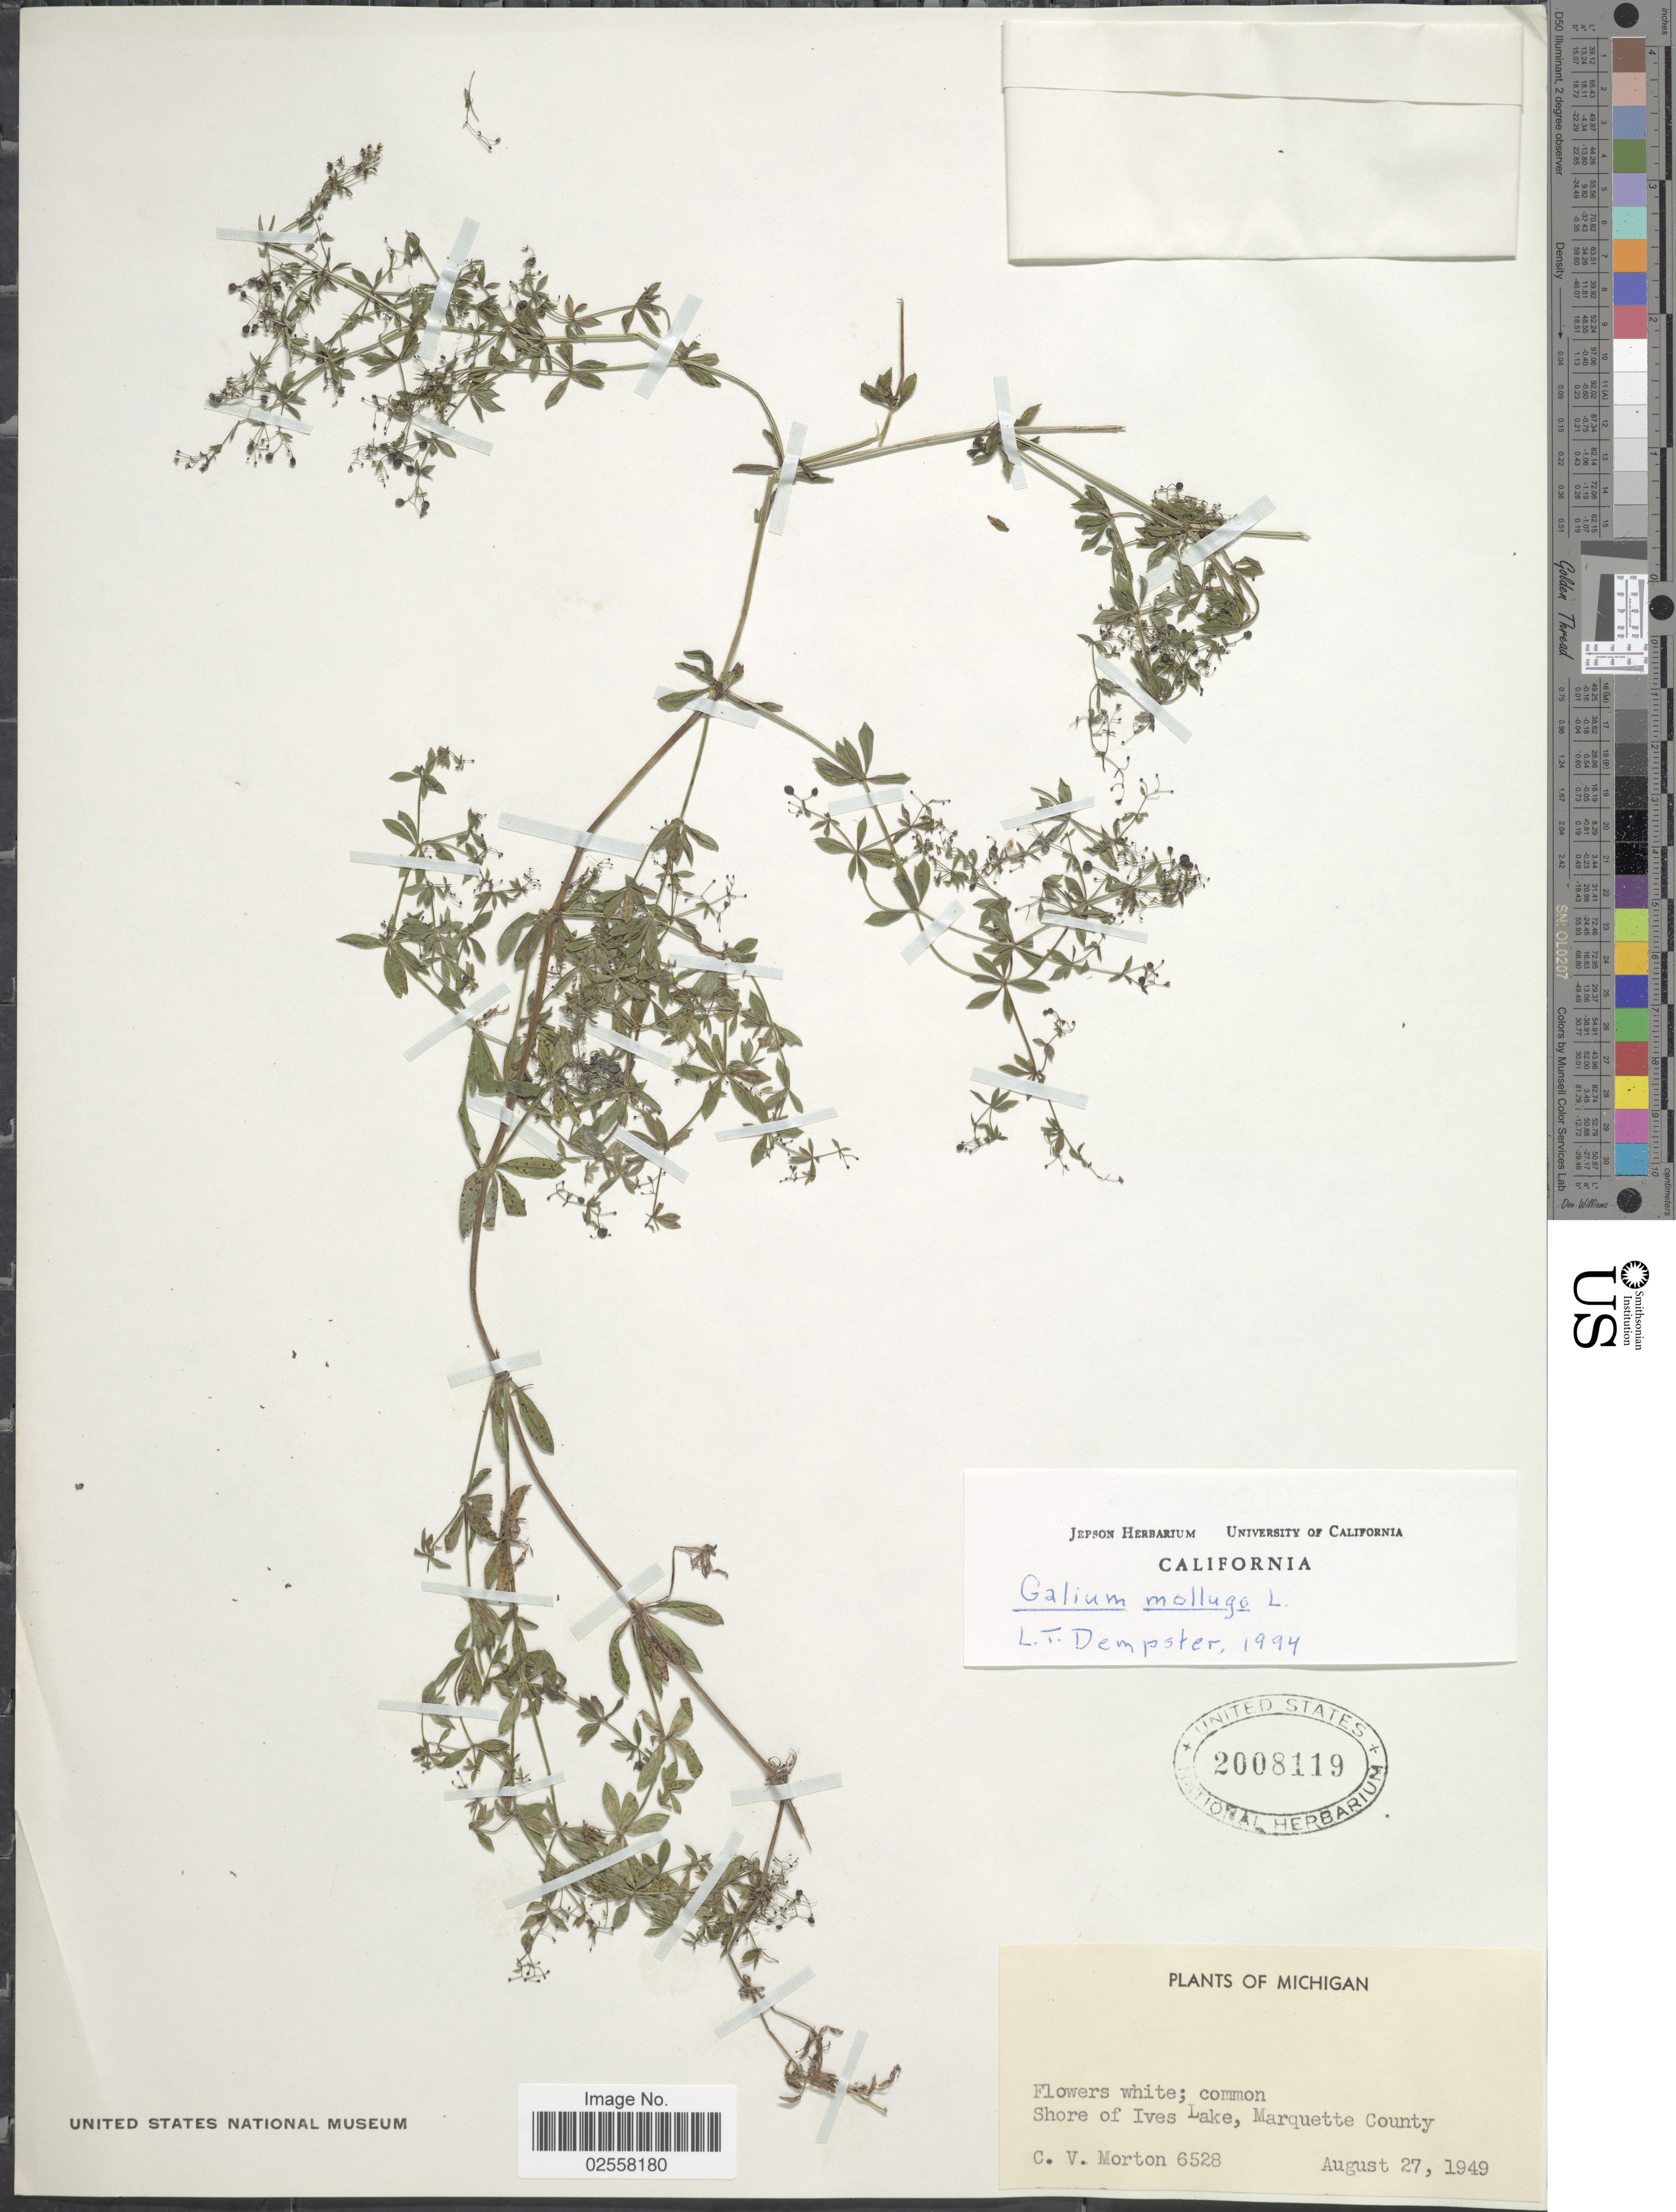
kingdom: Plantae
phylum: Tracheophyta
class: Magnoliopsida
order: Gentianales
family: Rubiaceae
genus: Galium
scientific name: Galium mollugo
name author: L.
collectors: C. V. Morton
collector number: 6528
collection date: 1949-08-27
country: United States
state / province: Michigan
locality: Shore of Ives Lake, Marquette County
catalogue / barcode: US 2008119